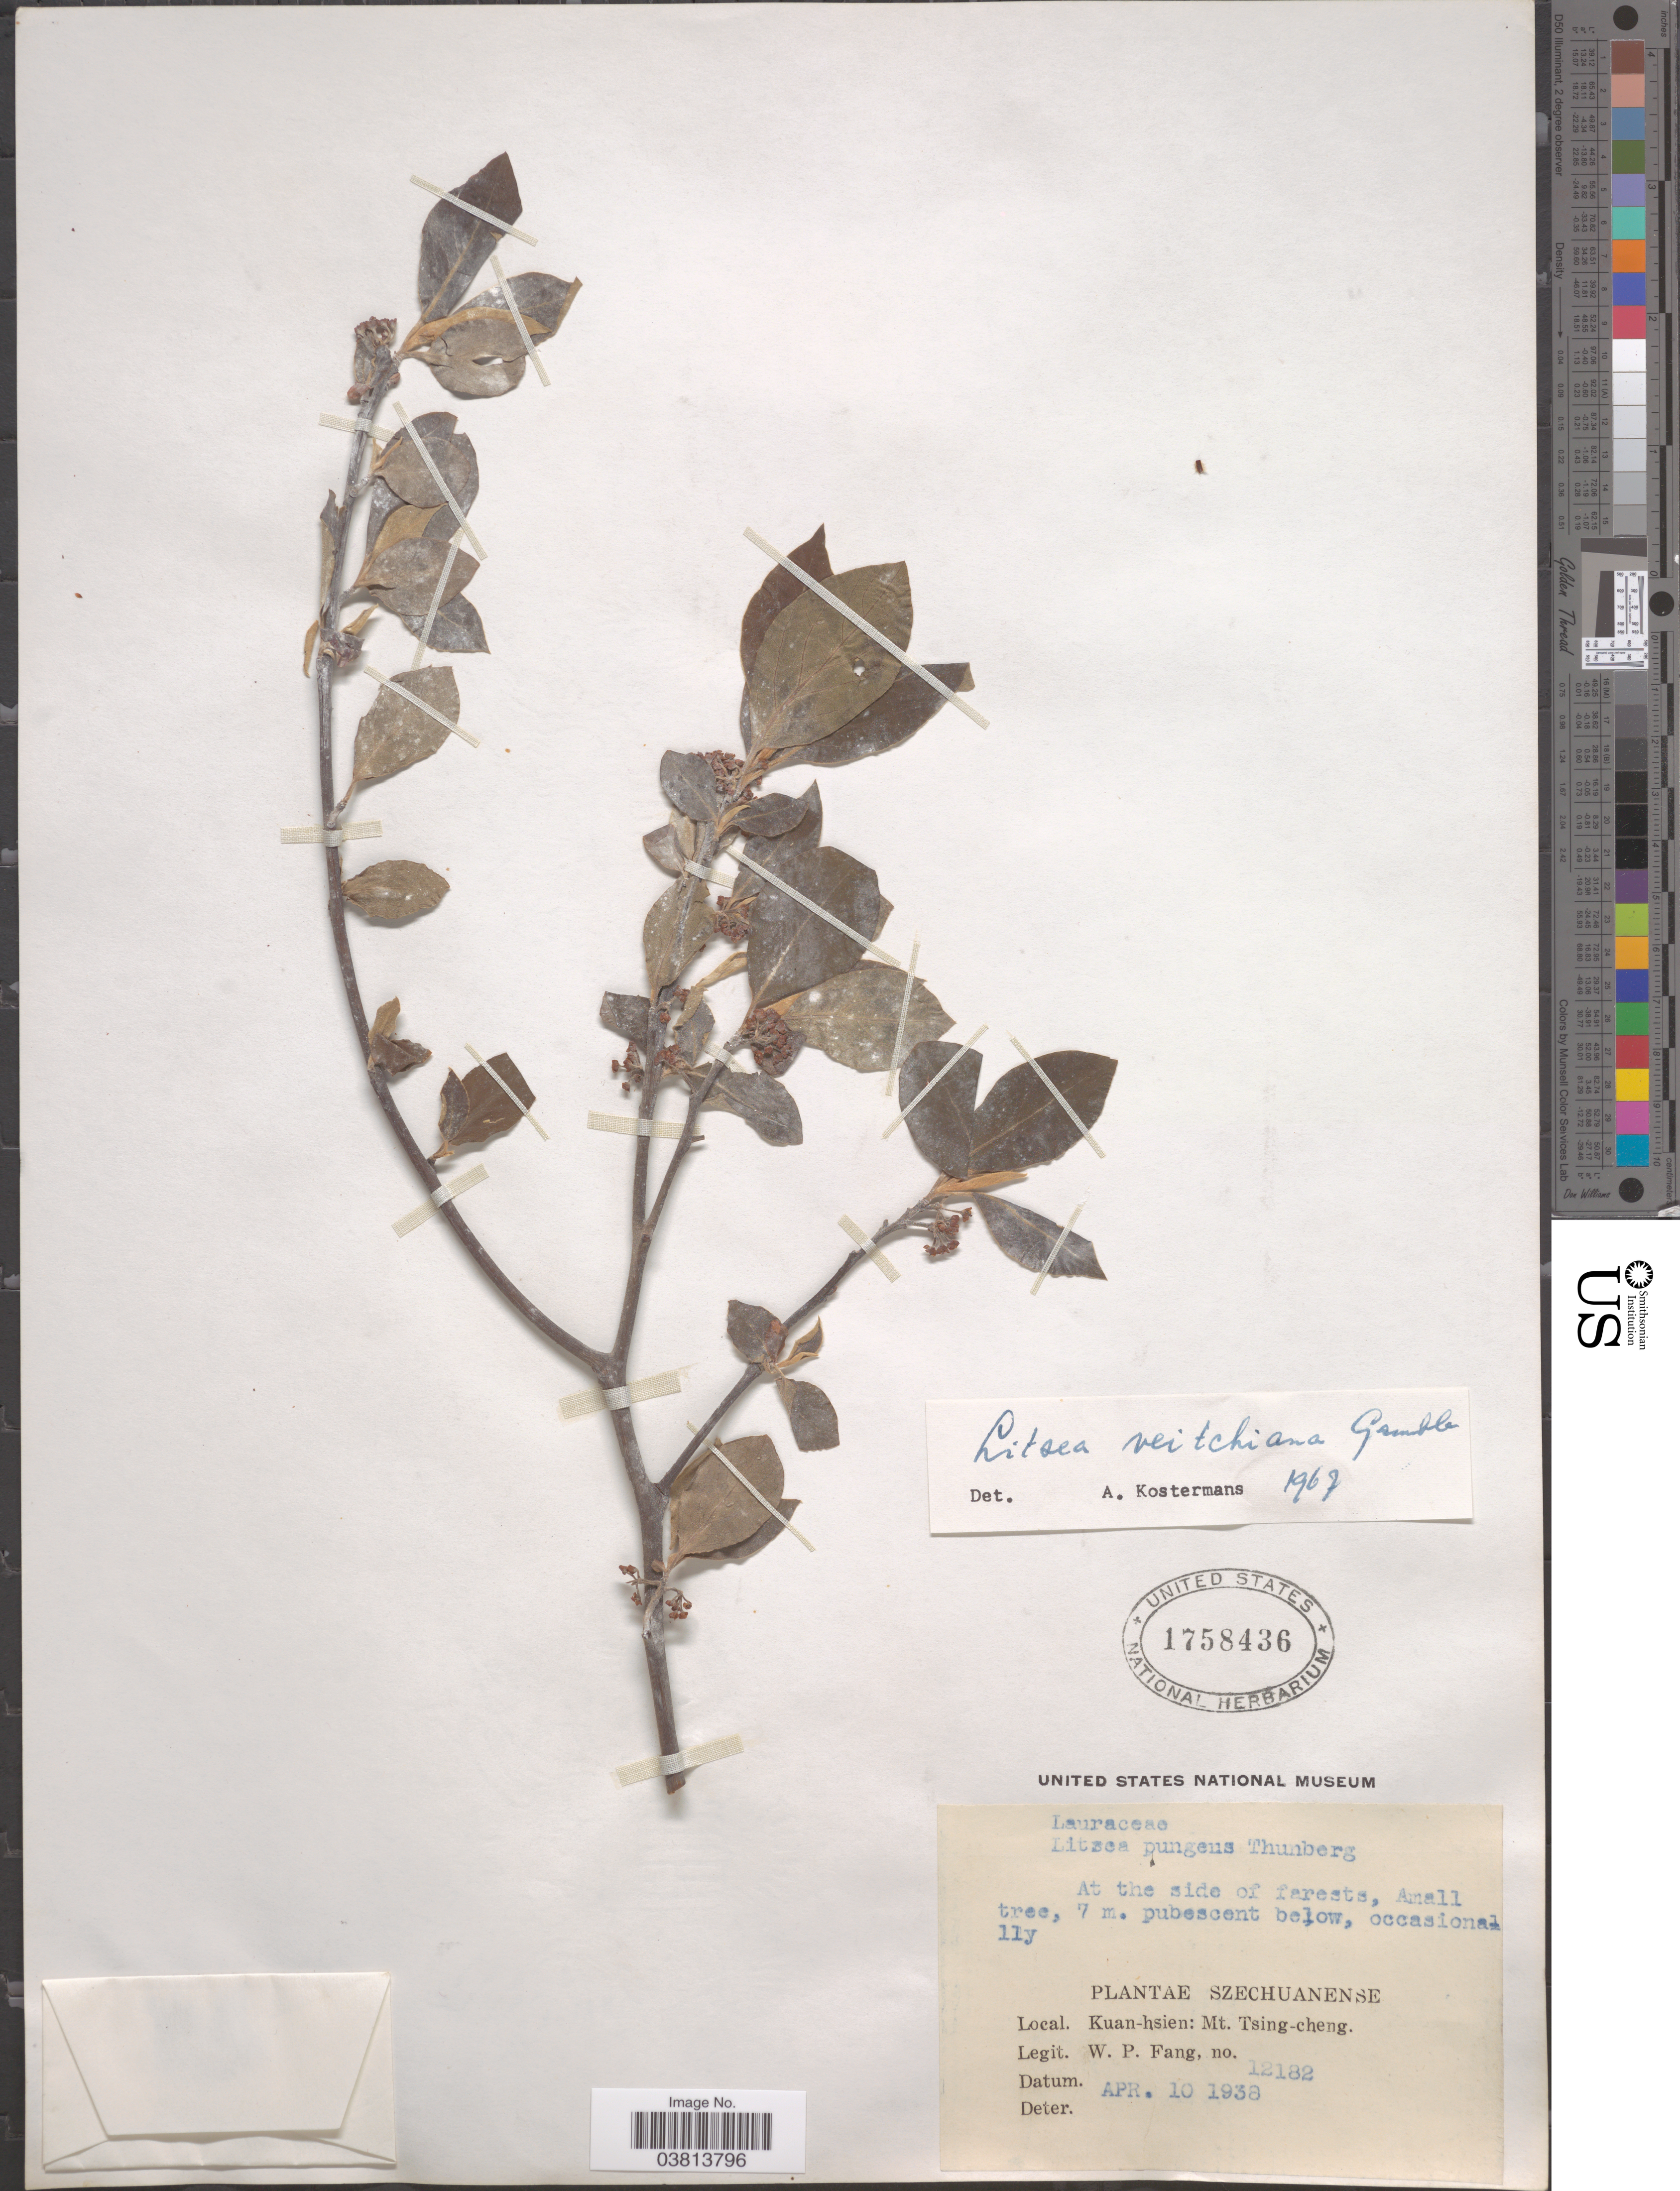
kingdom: Plantae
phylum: Tracheophyta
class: Magnoliopsida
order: Laurales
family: Lauraceae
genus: Litsea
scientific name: Litsea veitchiana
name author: Gamble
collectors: W. P. Fang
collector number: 12182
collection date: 1938-04-10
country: China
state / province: Sichuan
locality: Szechuanense. Kuan-hsien: Mt. Tsing-cheng.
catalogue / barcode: US 1758436